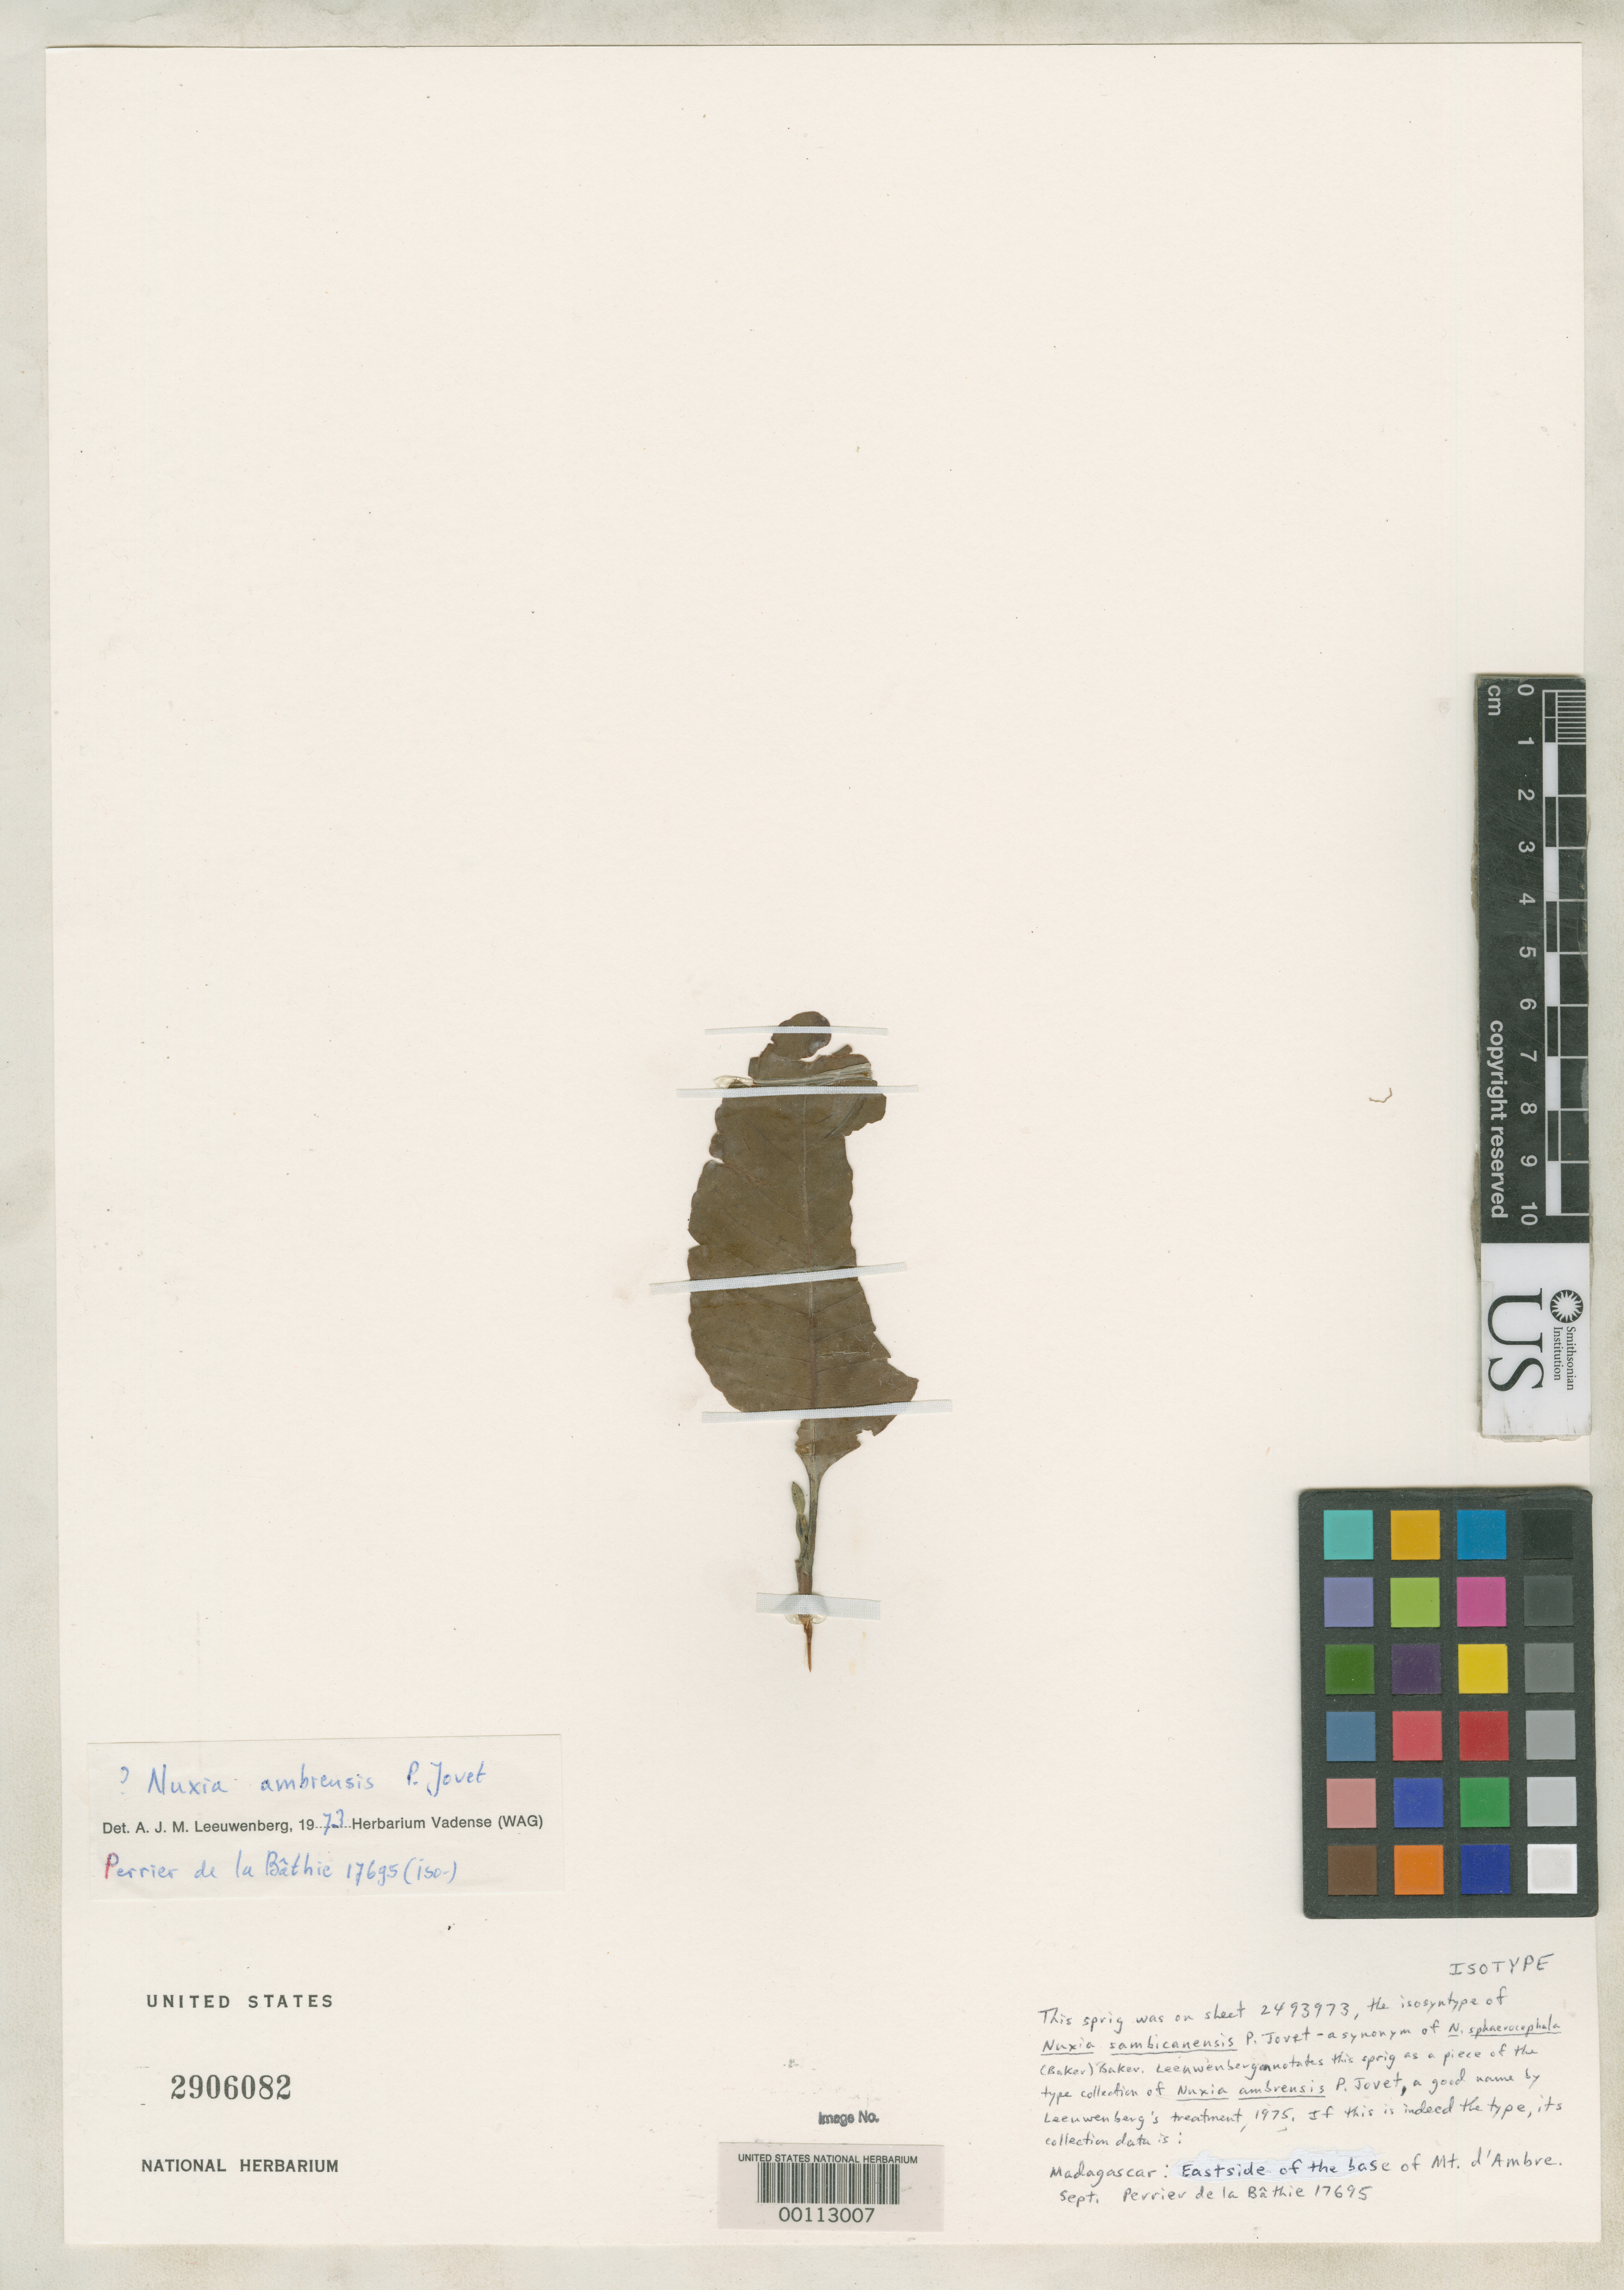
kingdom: Plantae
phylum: Tracheophyta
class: Magnoliopsida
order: Lamiales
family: Stilbaceae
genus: Nuxia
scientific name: Nuxia ambrensis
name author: Jovet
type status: Isotype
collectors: H. Perrier de la Bâthie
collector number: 17695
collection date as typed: Sep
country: Madagascar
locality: East side of base of Mt. d'Ambre.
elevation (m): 500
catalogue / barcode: US 2906082